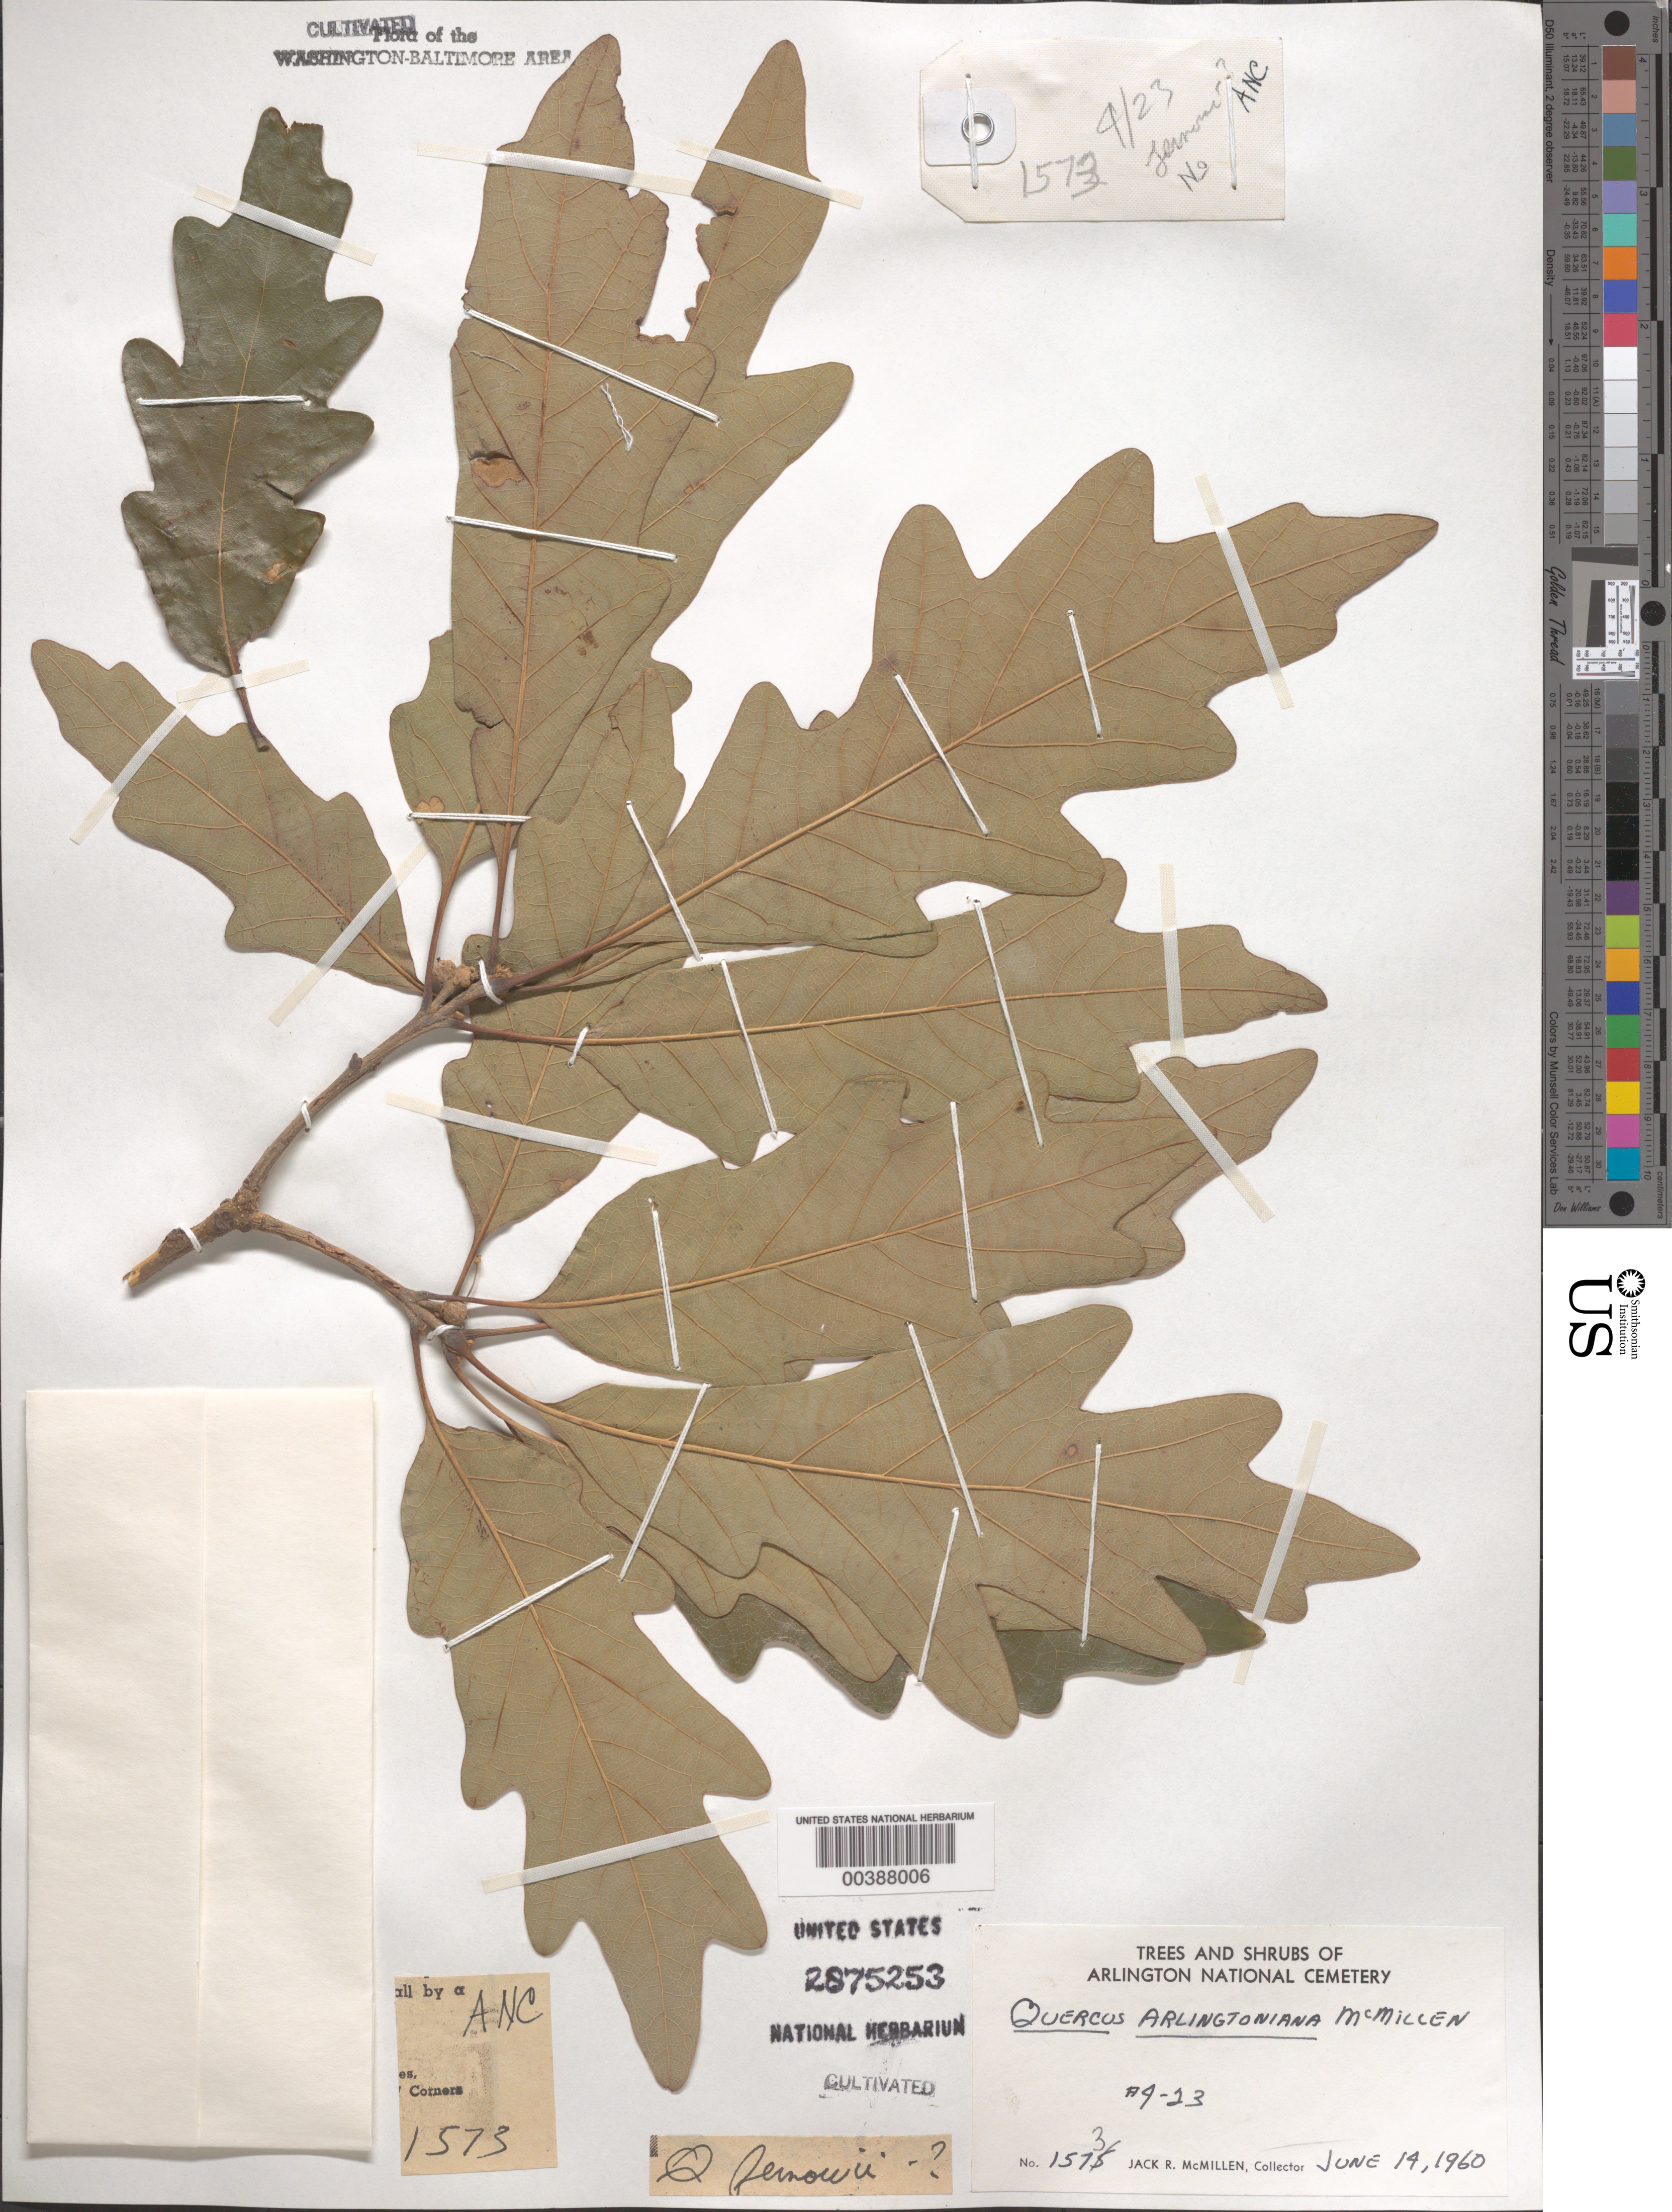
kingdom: Plantae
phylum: Tracheophyta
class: Magnoliopsida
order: Fagales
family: Fagaceae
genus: Quercus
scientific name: Quercus x arlingtoniana McMillen ined.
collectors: J. McMillen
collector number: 1575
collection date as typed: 14 Jun 1960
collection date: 1960-06-14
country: United States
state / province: Virginia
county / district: Arlington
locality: Arlington National Cemetery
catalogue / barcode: US 2875253